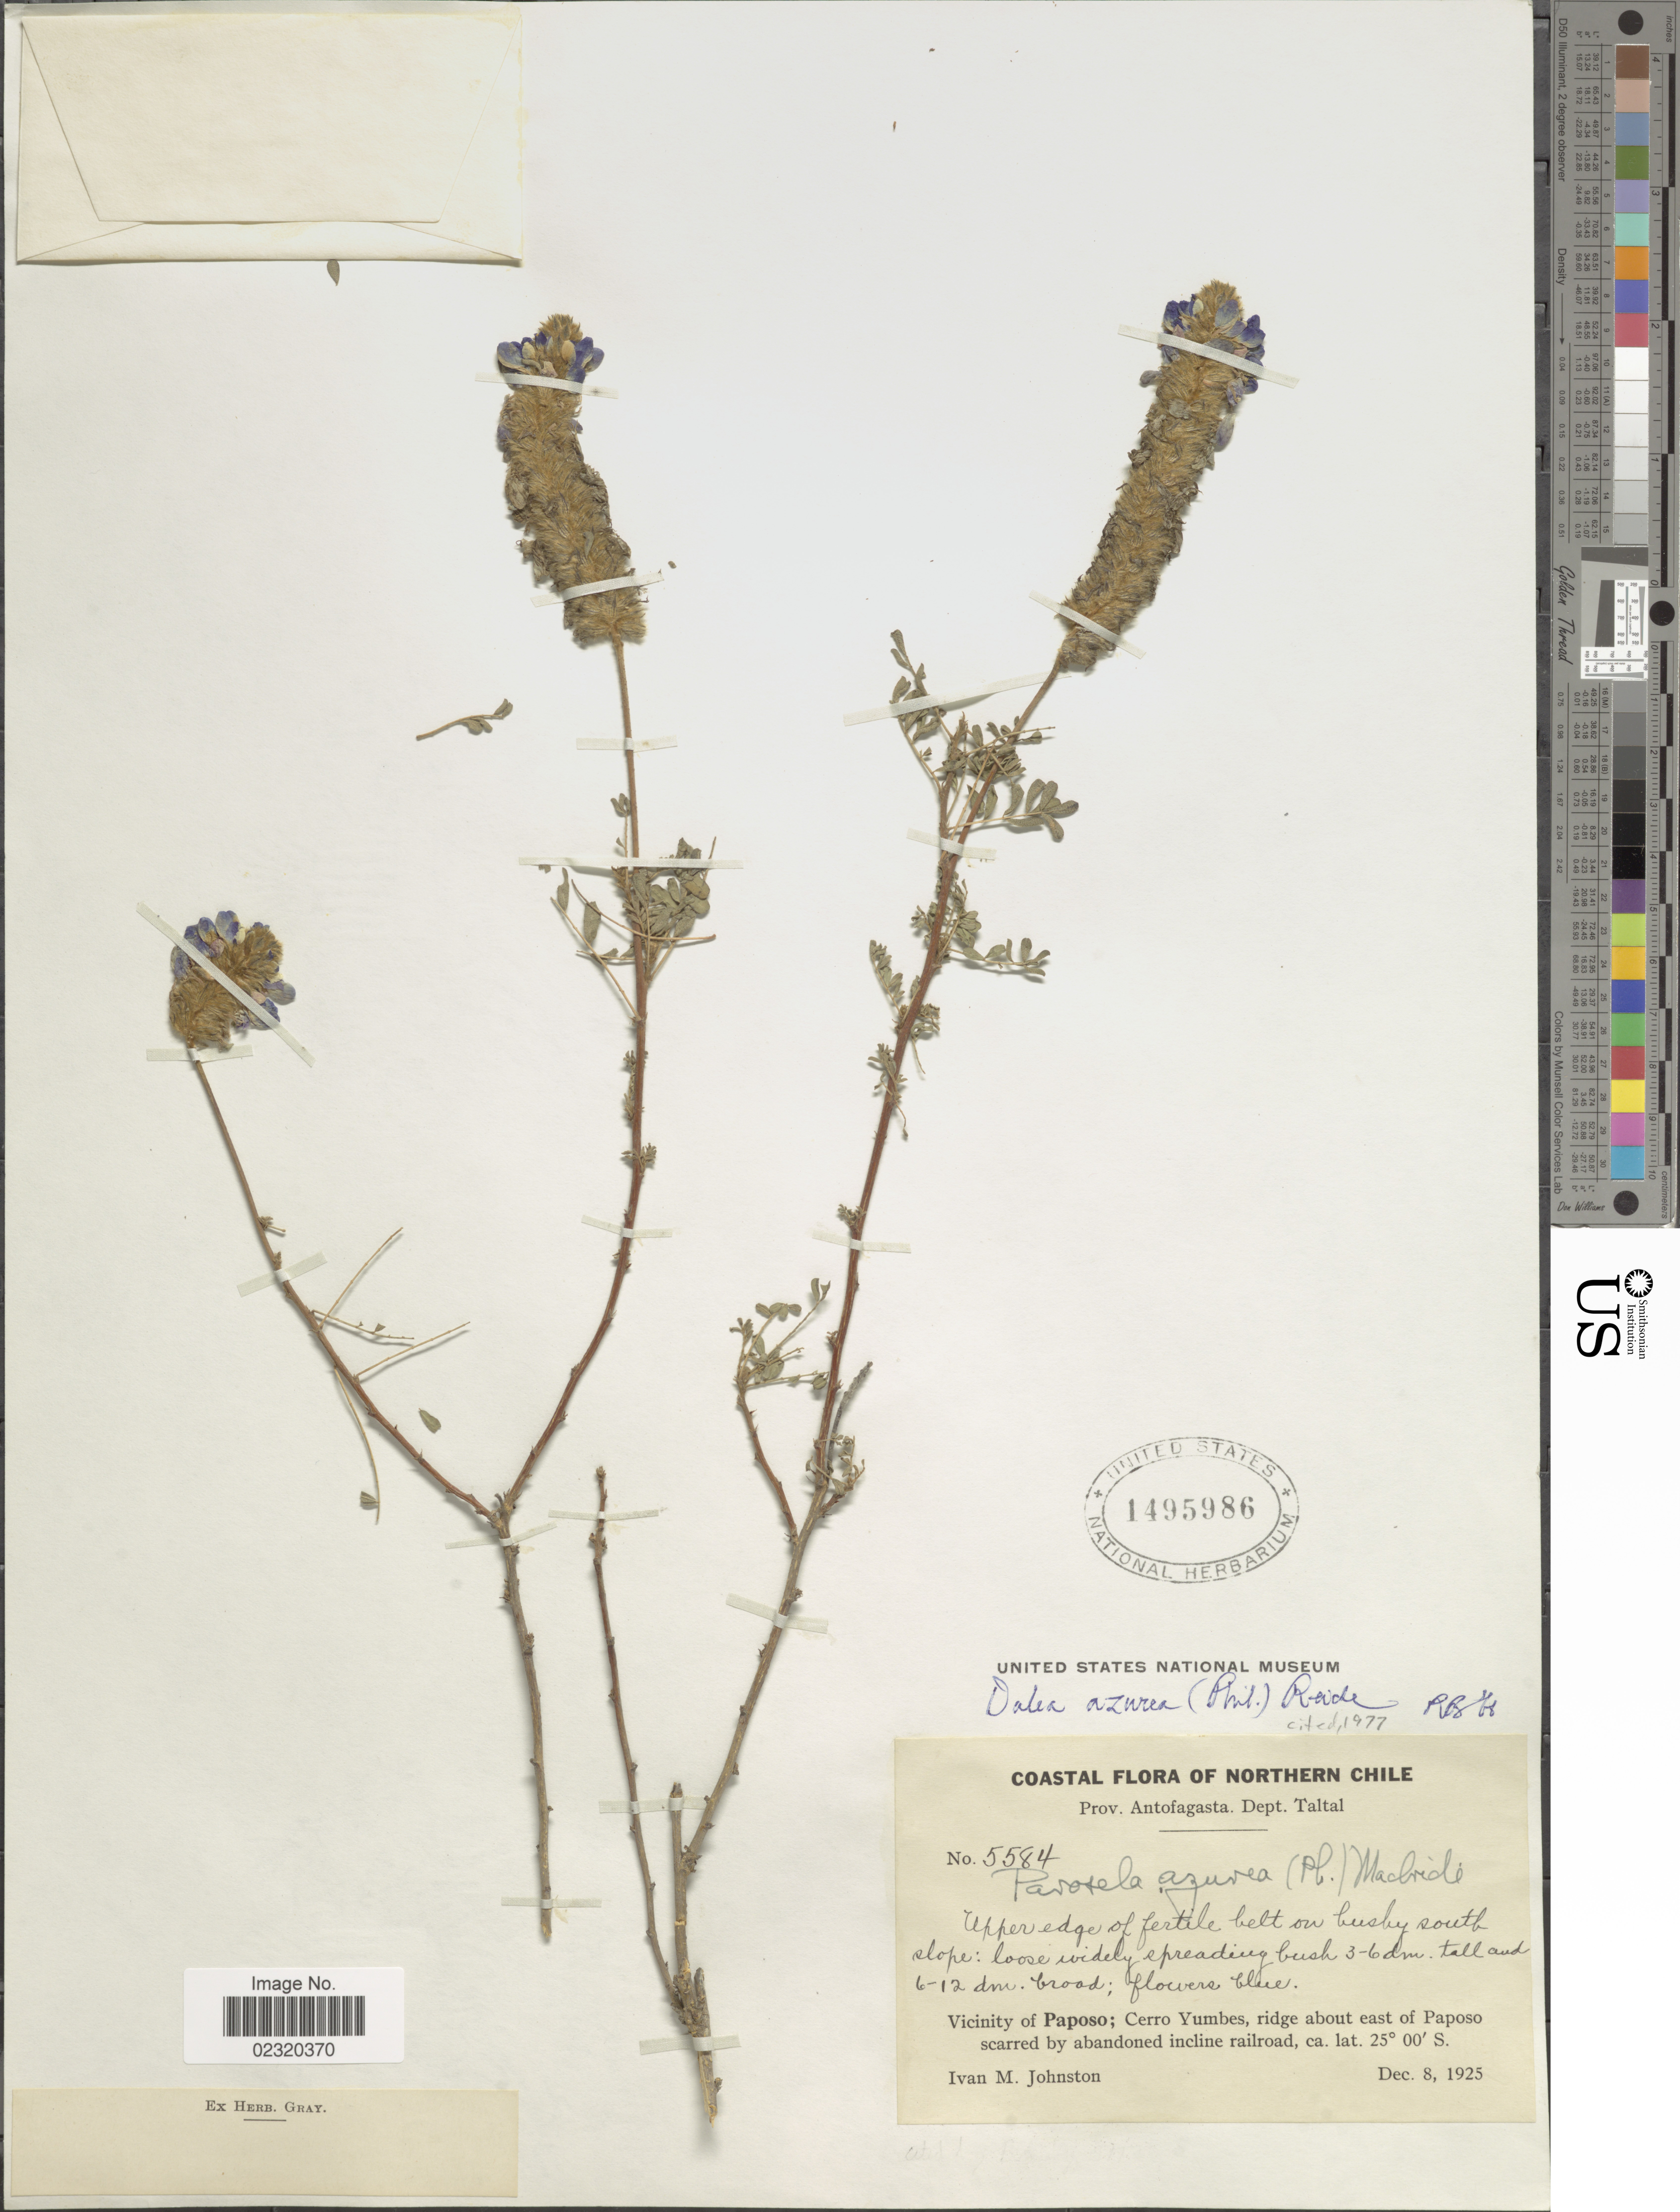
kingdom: Plantae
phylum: Tracheophyta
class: Magnoliopsida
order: Fabales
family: Fabaceae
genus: Dalea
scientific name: Dalea azurea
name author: (Phil.) Reiche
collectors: I.M. Johnston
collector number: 5584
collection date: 1925-12-08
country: Chile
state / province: Antofagasta (II)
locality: Coastal of Northern Chile, Dept. Taltal, Vicinity of Paposo; Cerro Yumbes, ridge about east of Paposo scarred by abandoned incline railroad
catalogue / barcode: US 1495986